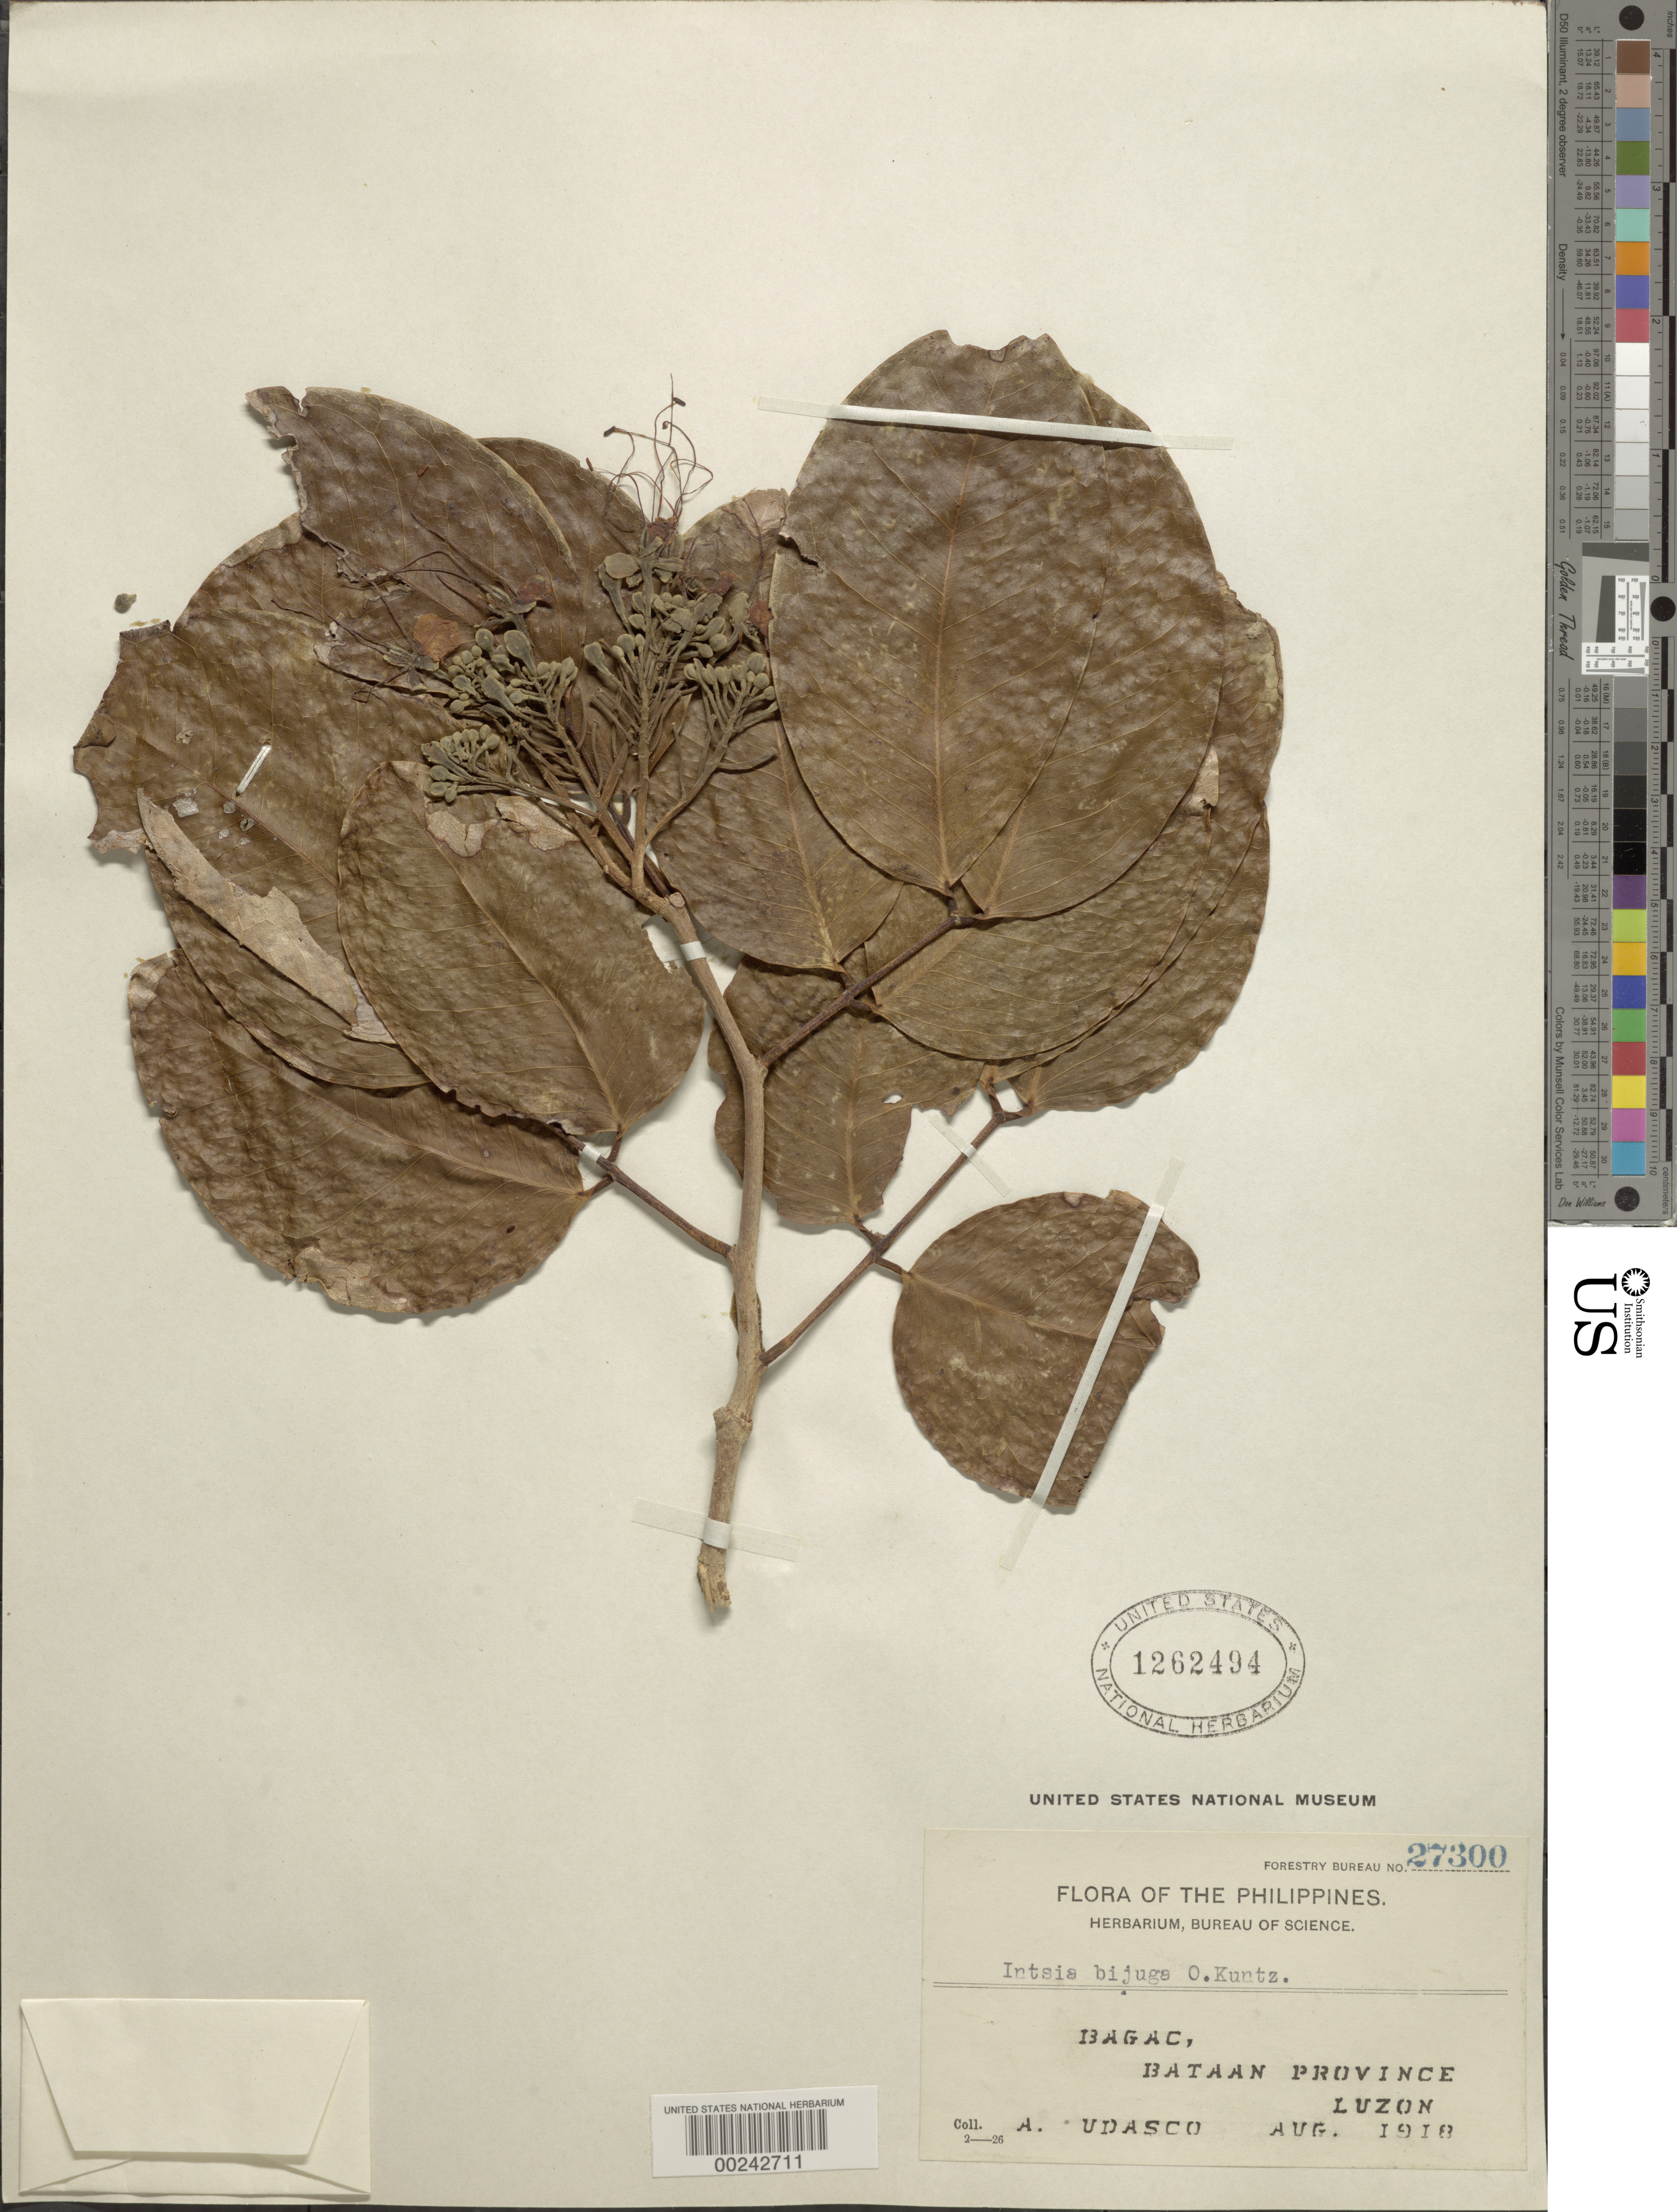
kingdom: Plantae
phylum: Tracheophyta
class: Magnoliopsida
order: Fabales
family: Fabaceae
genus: Intsia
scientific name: Intsia bijuga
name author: (Colebr.) Kuntze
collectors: A. Udasco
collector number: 27300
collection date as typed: Aug 1918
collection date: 1918-08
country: Philippines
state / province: Central Luzon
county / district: Bataan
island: Luzon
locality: Bagac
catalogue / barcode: US 1262494